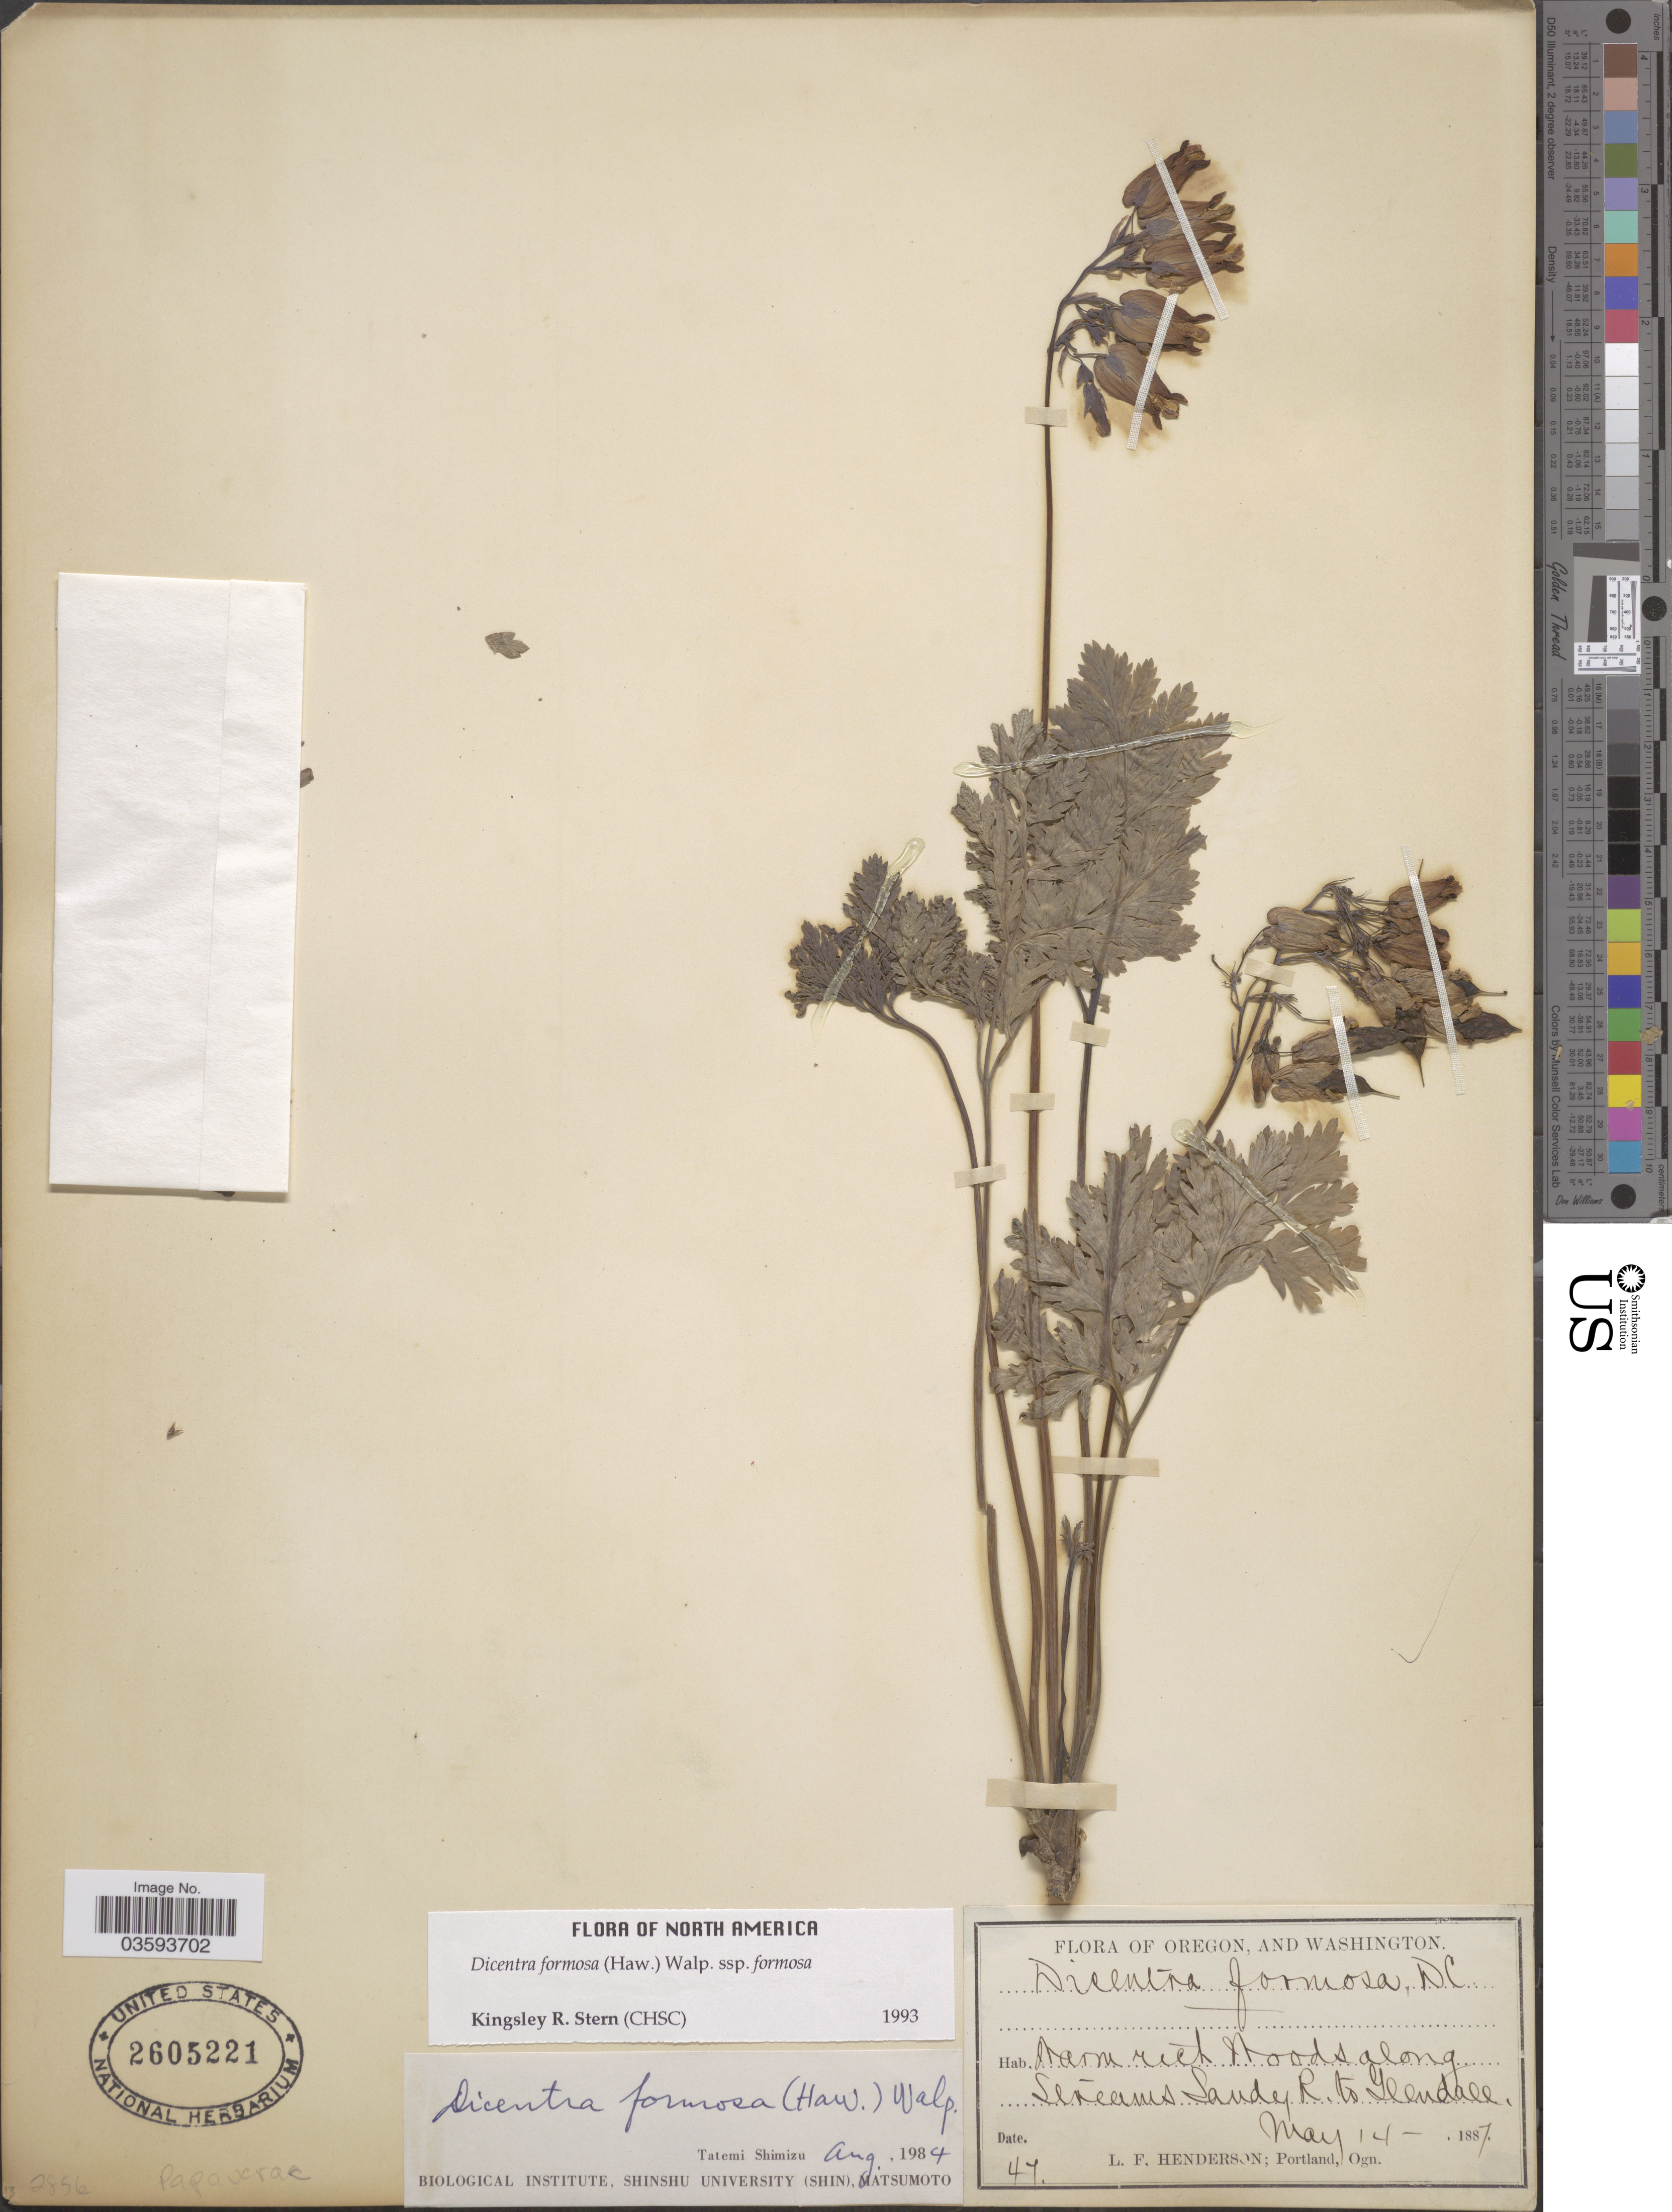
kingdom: Plantae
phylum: Tracheophyta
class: Magnoliopsida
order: Ranunculales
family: Papaveraceae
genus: Dicentra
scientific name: Dicentra formosa subsp. formosa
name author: (Haw.) Walp.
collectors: L. Henderson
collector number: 47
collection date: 1887-05-14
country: United States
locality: Oregon, and Washington. Sandy R. to Glendall.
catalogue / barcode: US 2605221